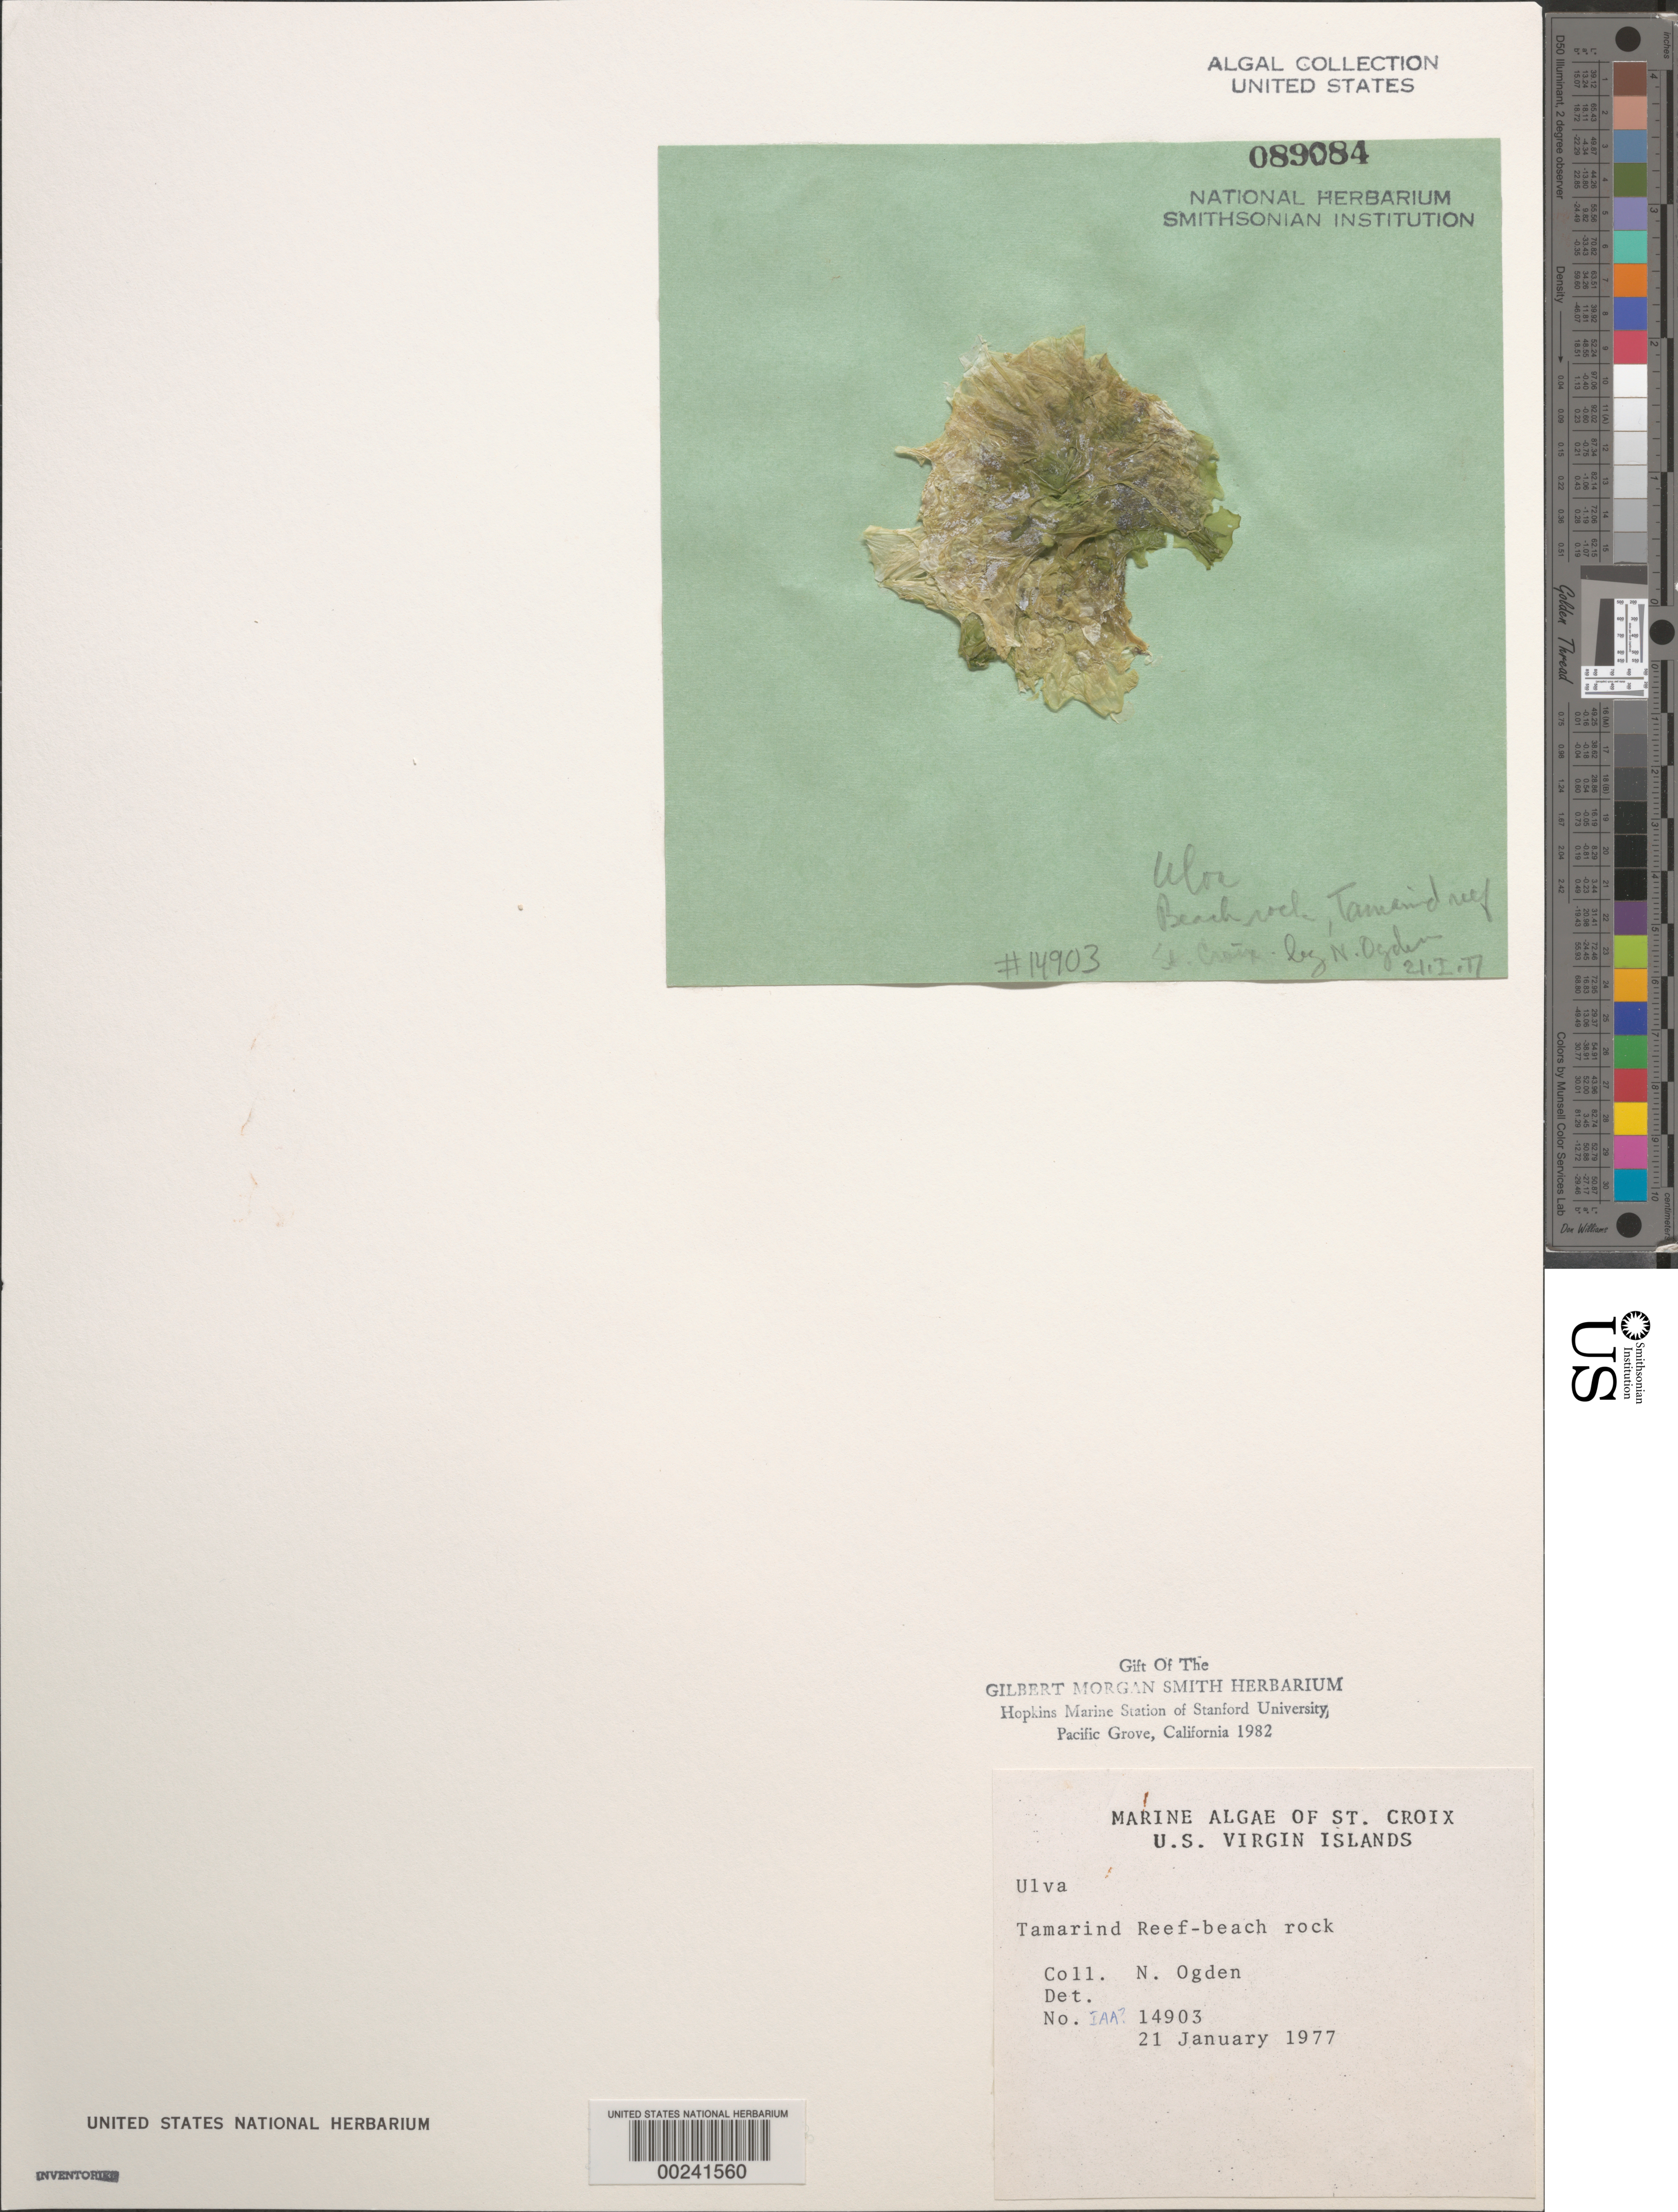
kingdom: Plantae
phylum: Chlorophyta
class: Ulvophyceae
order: Ulvales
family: Ulvaceae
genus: Ulva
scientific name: Ulva sp.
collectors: N. Ogden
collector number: IAA 14903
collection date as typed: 21 Jan 1977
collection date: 1977-01-21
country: U.S. Virgin Islands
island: St. Croix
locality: Tamarind Reef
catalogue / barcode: US 89084